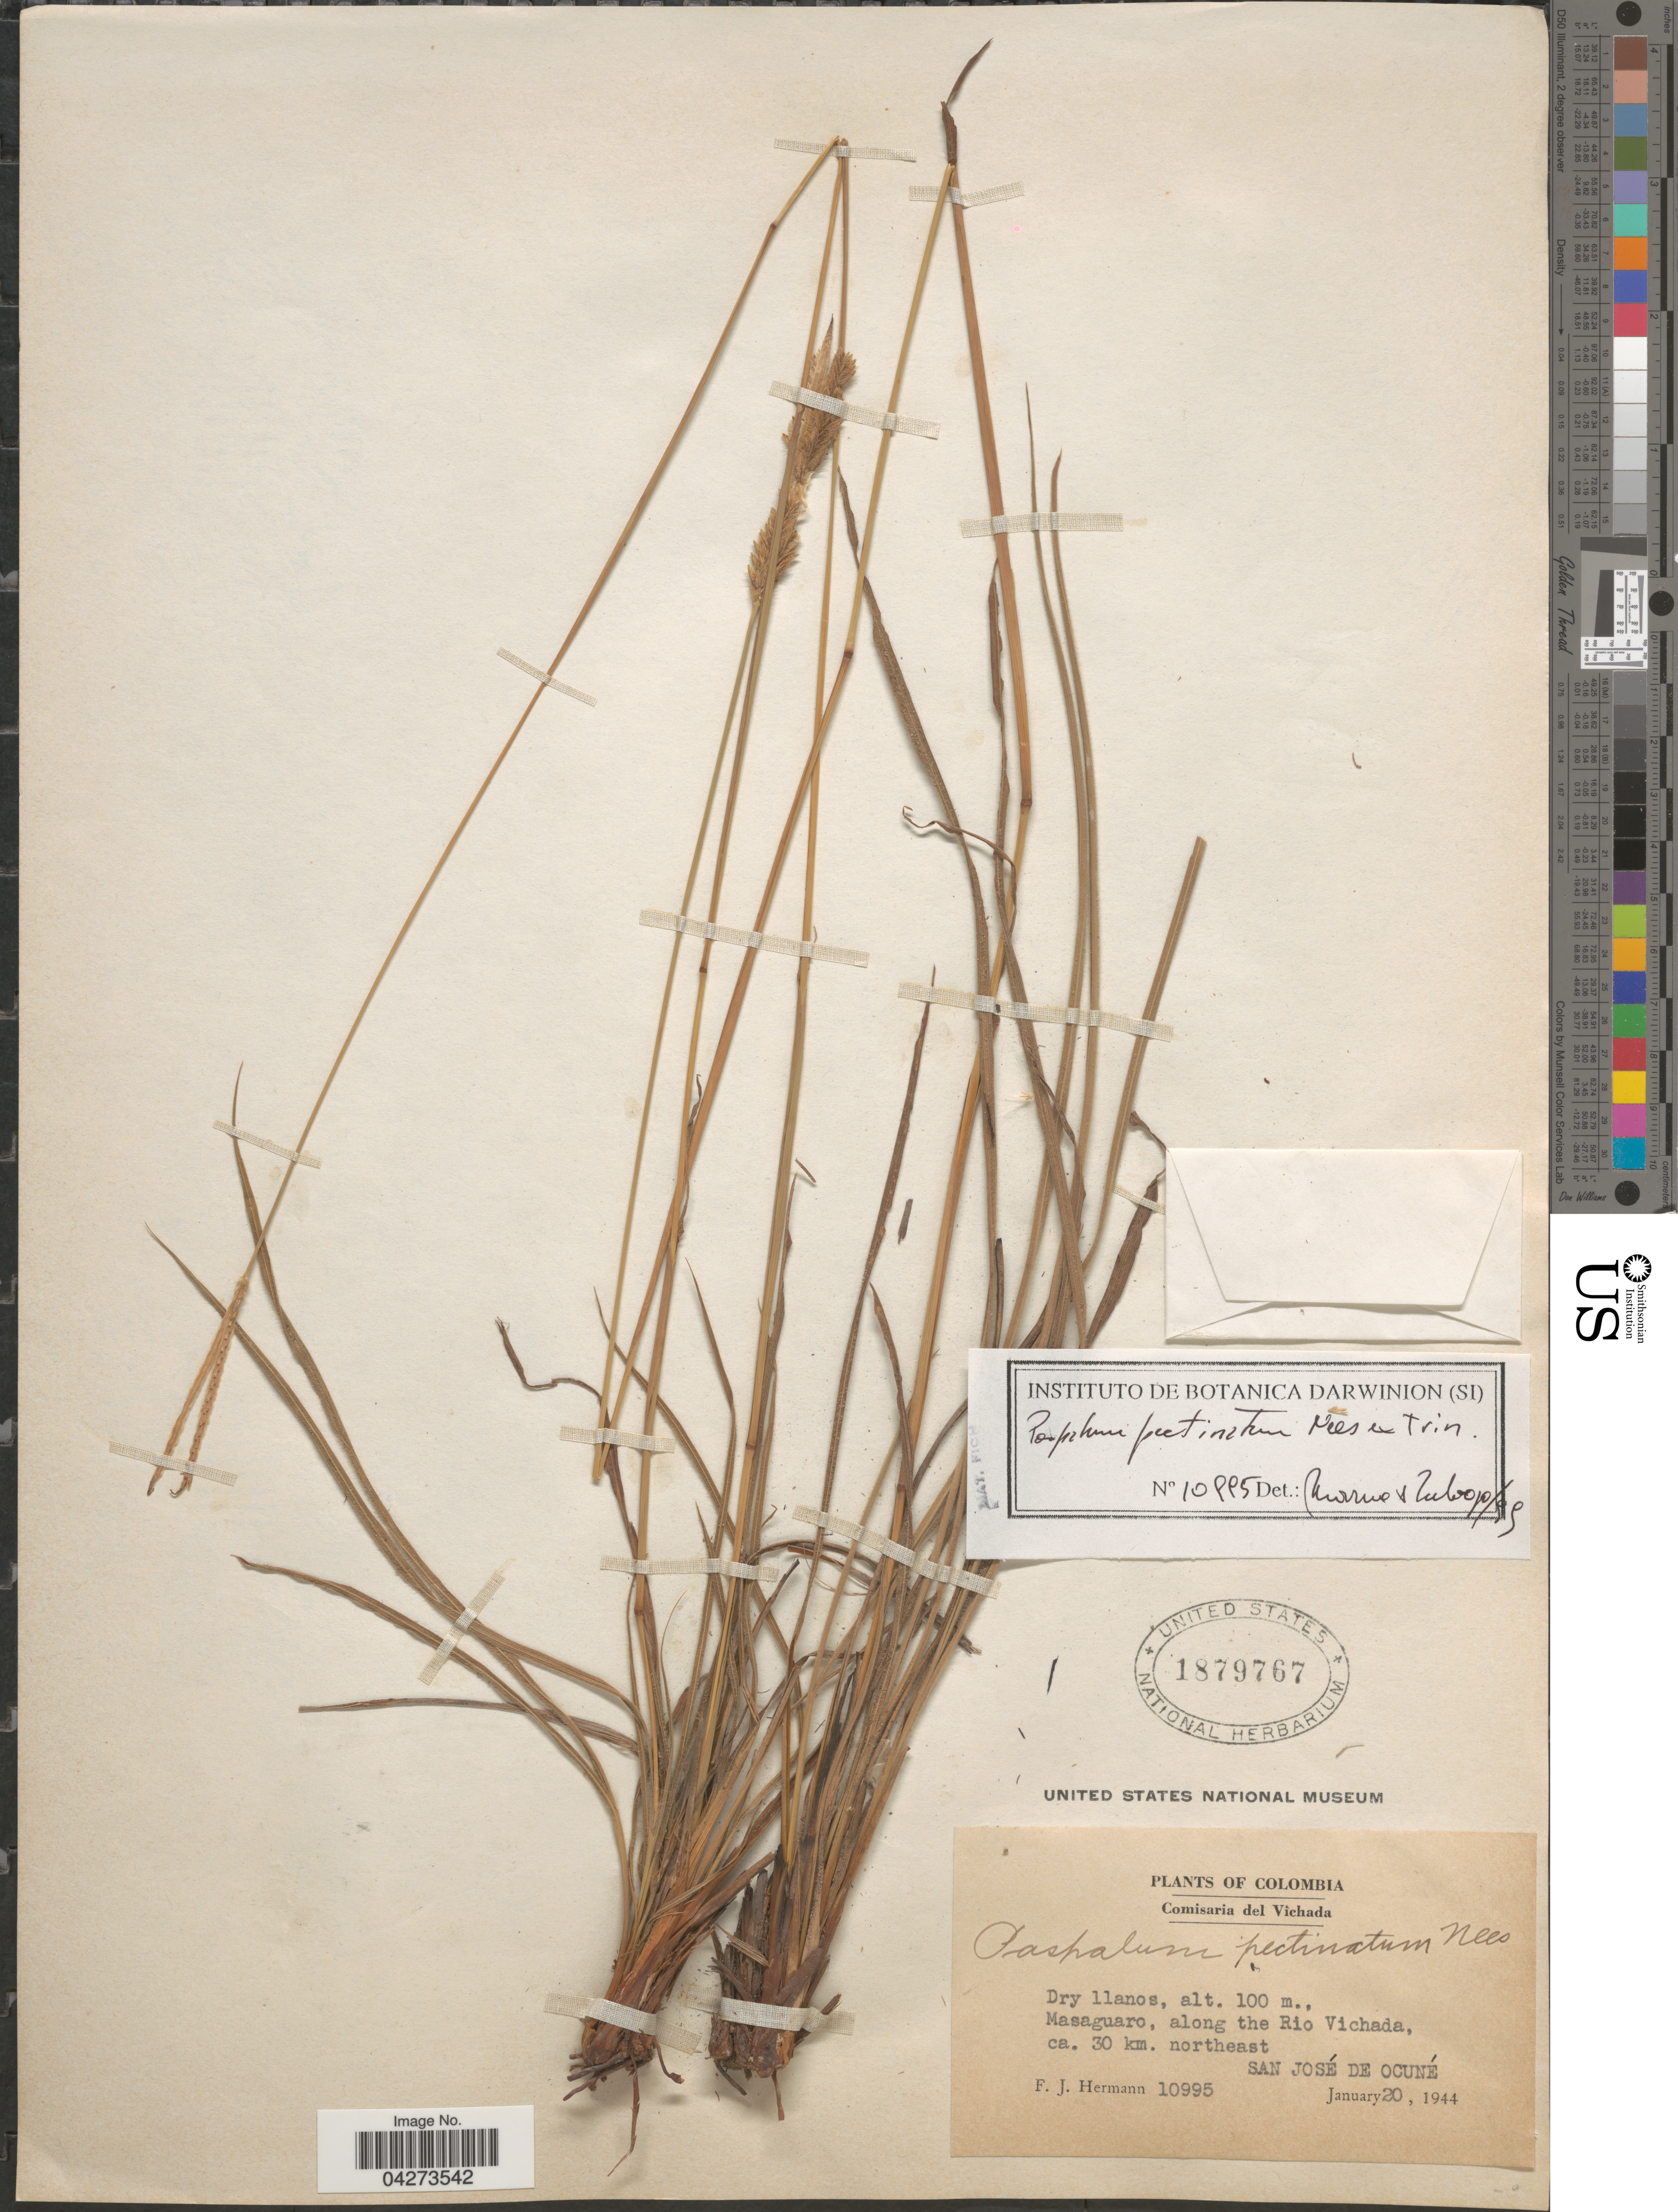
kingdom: Plantae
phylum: Tracheophyta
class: Liliopsida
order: Poales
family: Poaceae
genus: Paspalum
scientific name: Paspalum pectinatum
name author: Nees ex Trin.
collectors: F. J. Hermann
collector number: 10995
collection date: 1944-01-20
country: Colombia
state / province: Vichada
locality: Comisaria del Vichada. Dry llanos, Masaguaro, along the Rio Vichada, ca. 30 km. northeast San José de Ocuné.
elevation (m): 100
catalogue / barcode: US 1879767